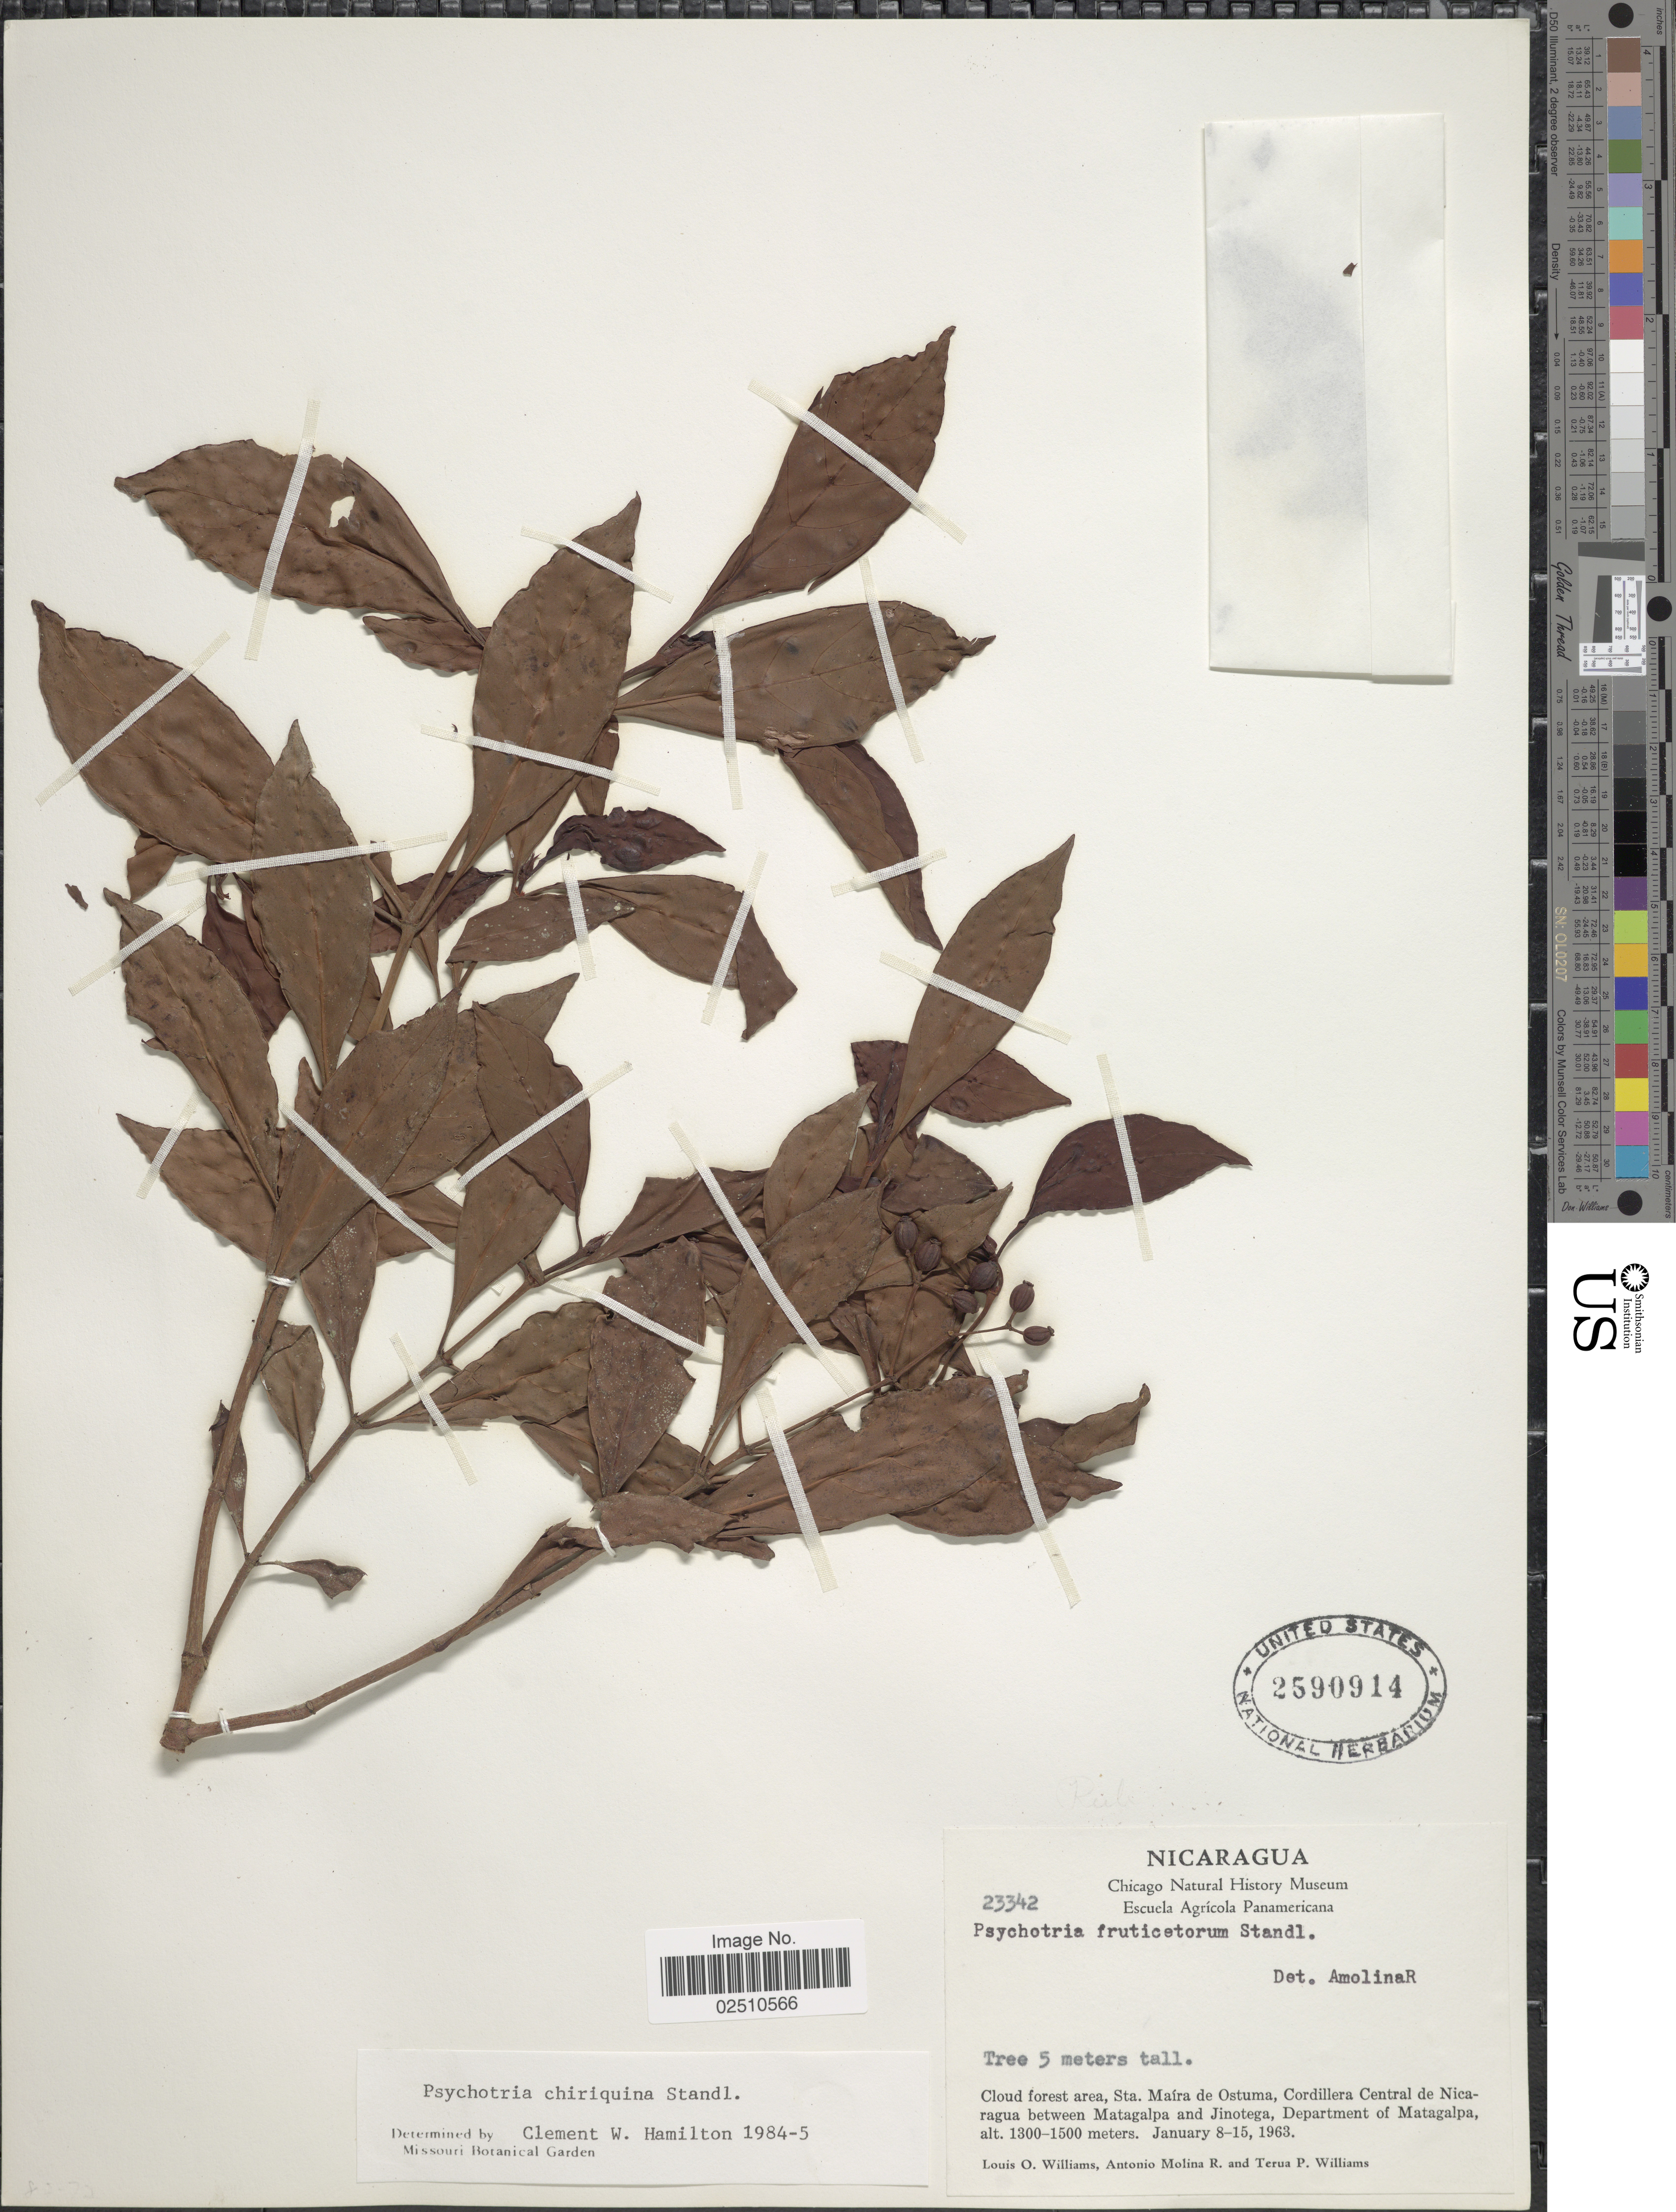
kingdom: Plantae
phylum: Tracheophyta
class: Magnoliopsida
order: Gentianales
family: Rubiaceae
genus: Psychotria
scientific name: Psychotria chiriquina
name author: Standl.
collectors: L. O. Williams, A. Molina R. & T. P. Williams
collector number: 23342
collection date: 1963-01-08/1963-01-15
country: Nicaragua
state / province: Matagalpa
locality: Sta. Maria de Ostuma, Cordillera Central de Nicaragua between Matagalpa and Jinotega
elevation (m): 1300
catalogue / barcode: US 2590914